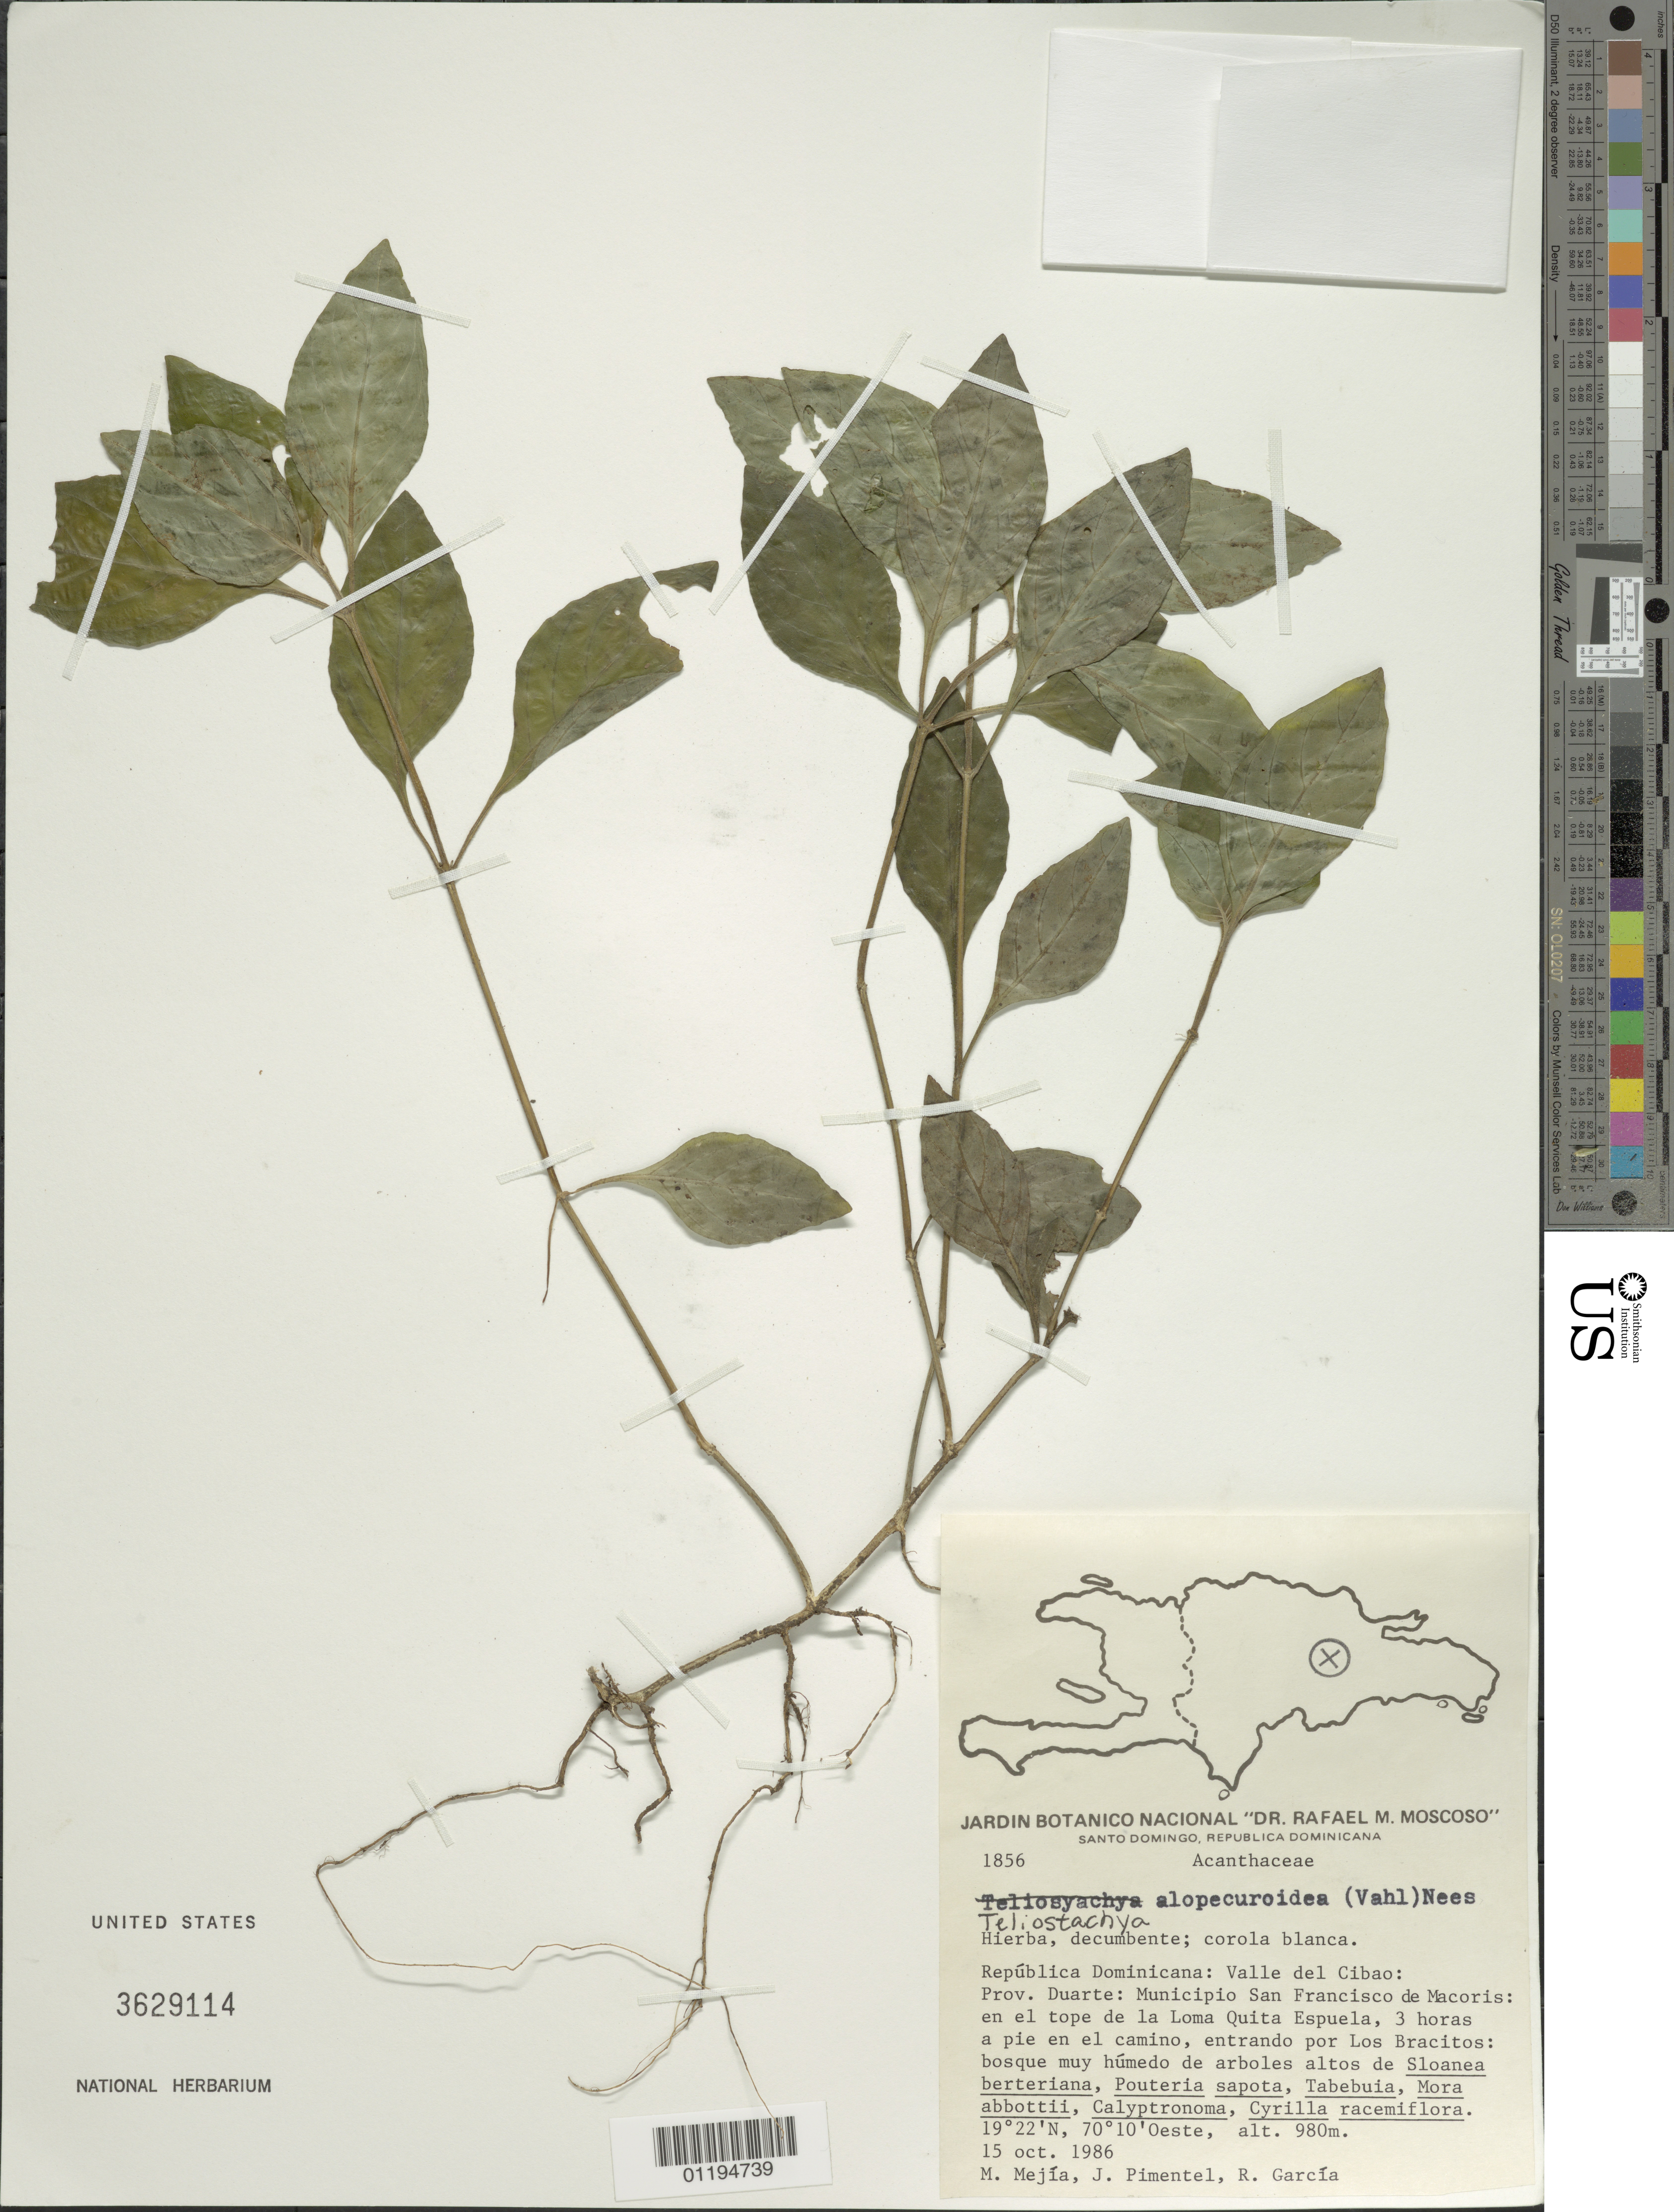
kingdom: Plantae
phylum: Tracheophyta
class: Magnoliopsida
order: Lamiales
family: Acanthaceae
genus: Teliostachya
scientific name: Teliostachya alopecuroidea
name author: (Vahl) Nees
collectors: M. Mejia, J. Pimental & R. Garcia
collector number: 1856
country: Dominican Republic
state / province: Duarte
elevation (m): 980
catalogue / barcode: US 3629114